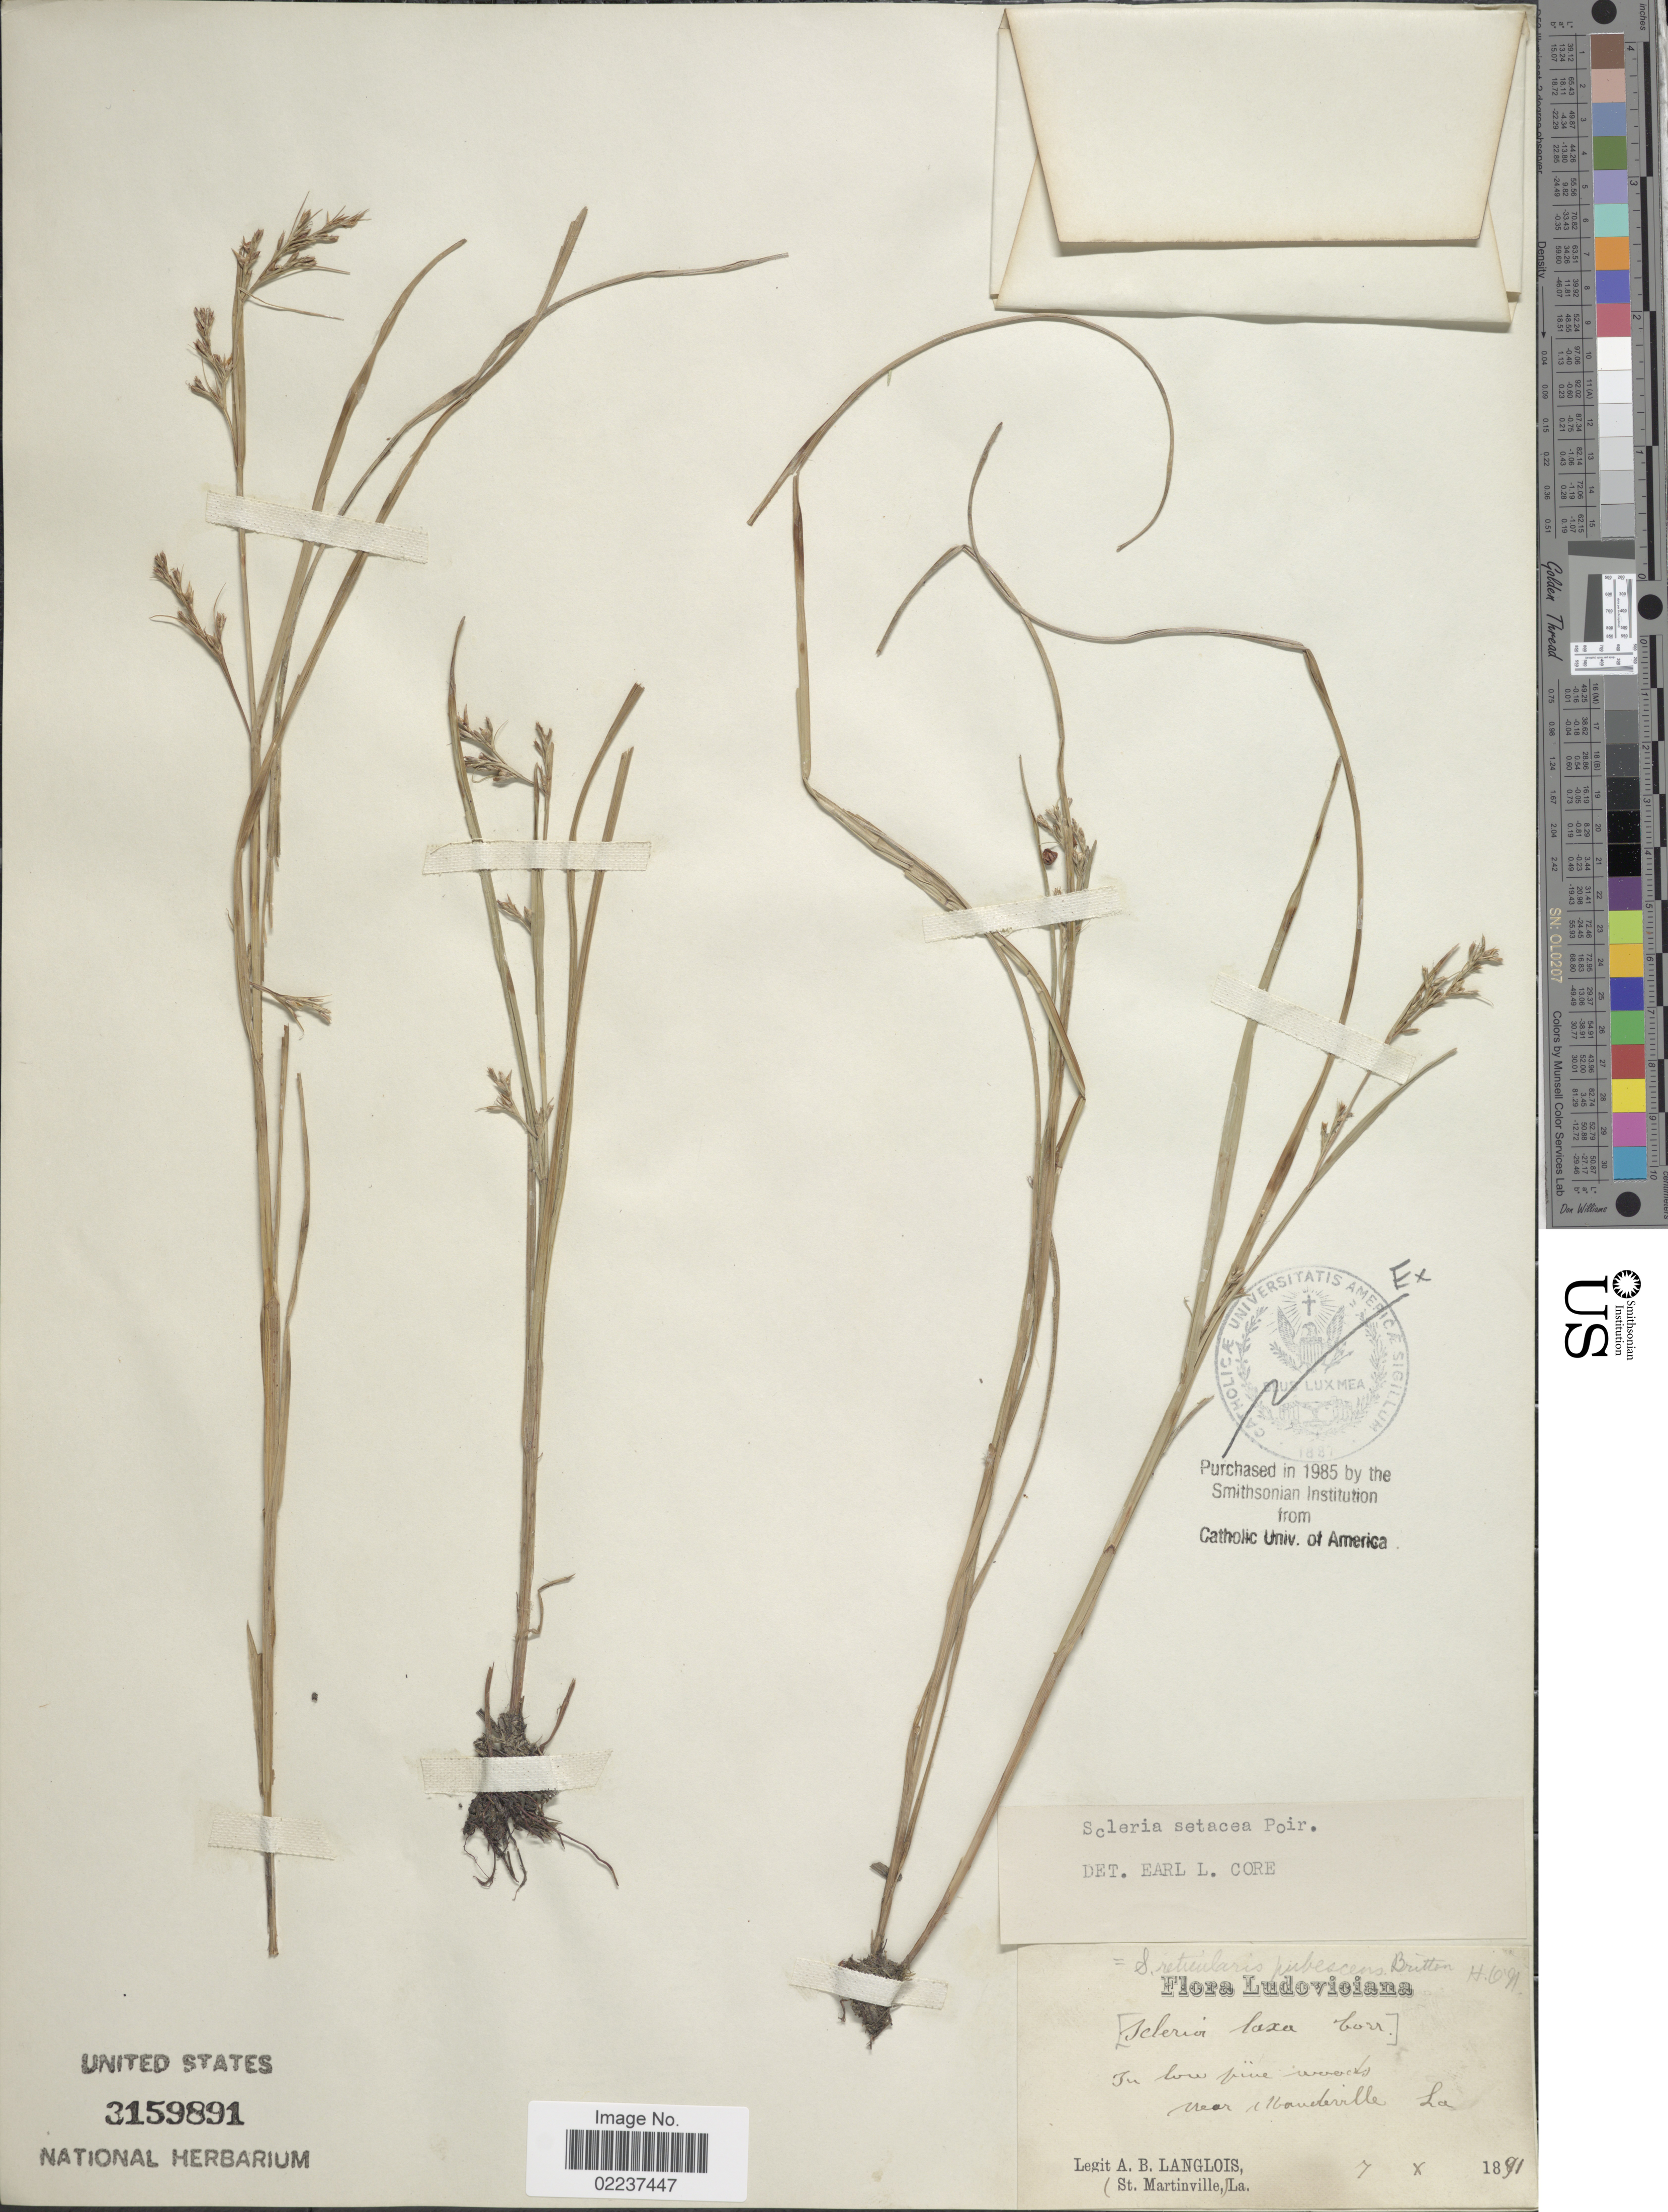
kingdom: Plantae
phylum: Tracheophyta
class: Liliopsida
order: Poales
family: Cyperaceae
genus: Scleria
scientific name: Scleria muehlenbergii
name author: Steud.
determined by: Strong, Mark T., (BOT), Smithsonian Institution - National Museum of Natural History (UNITED STATES)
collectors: A. Langlois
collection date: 1891-10-07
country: United States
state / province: Louisiana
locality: near Mandeville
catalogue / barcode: US 3159891